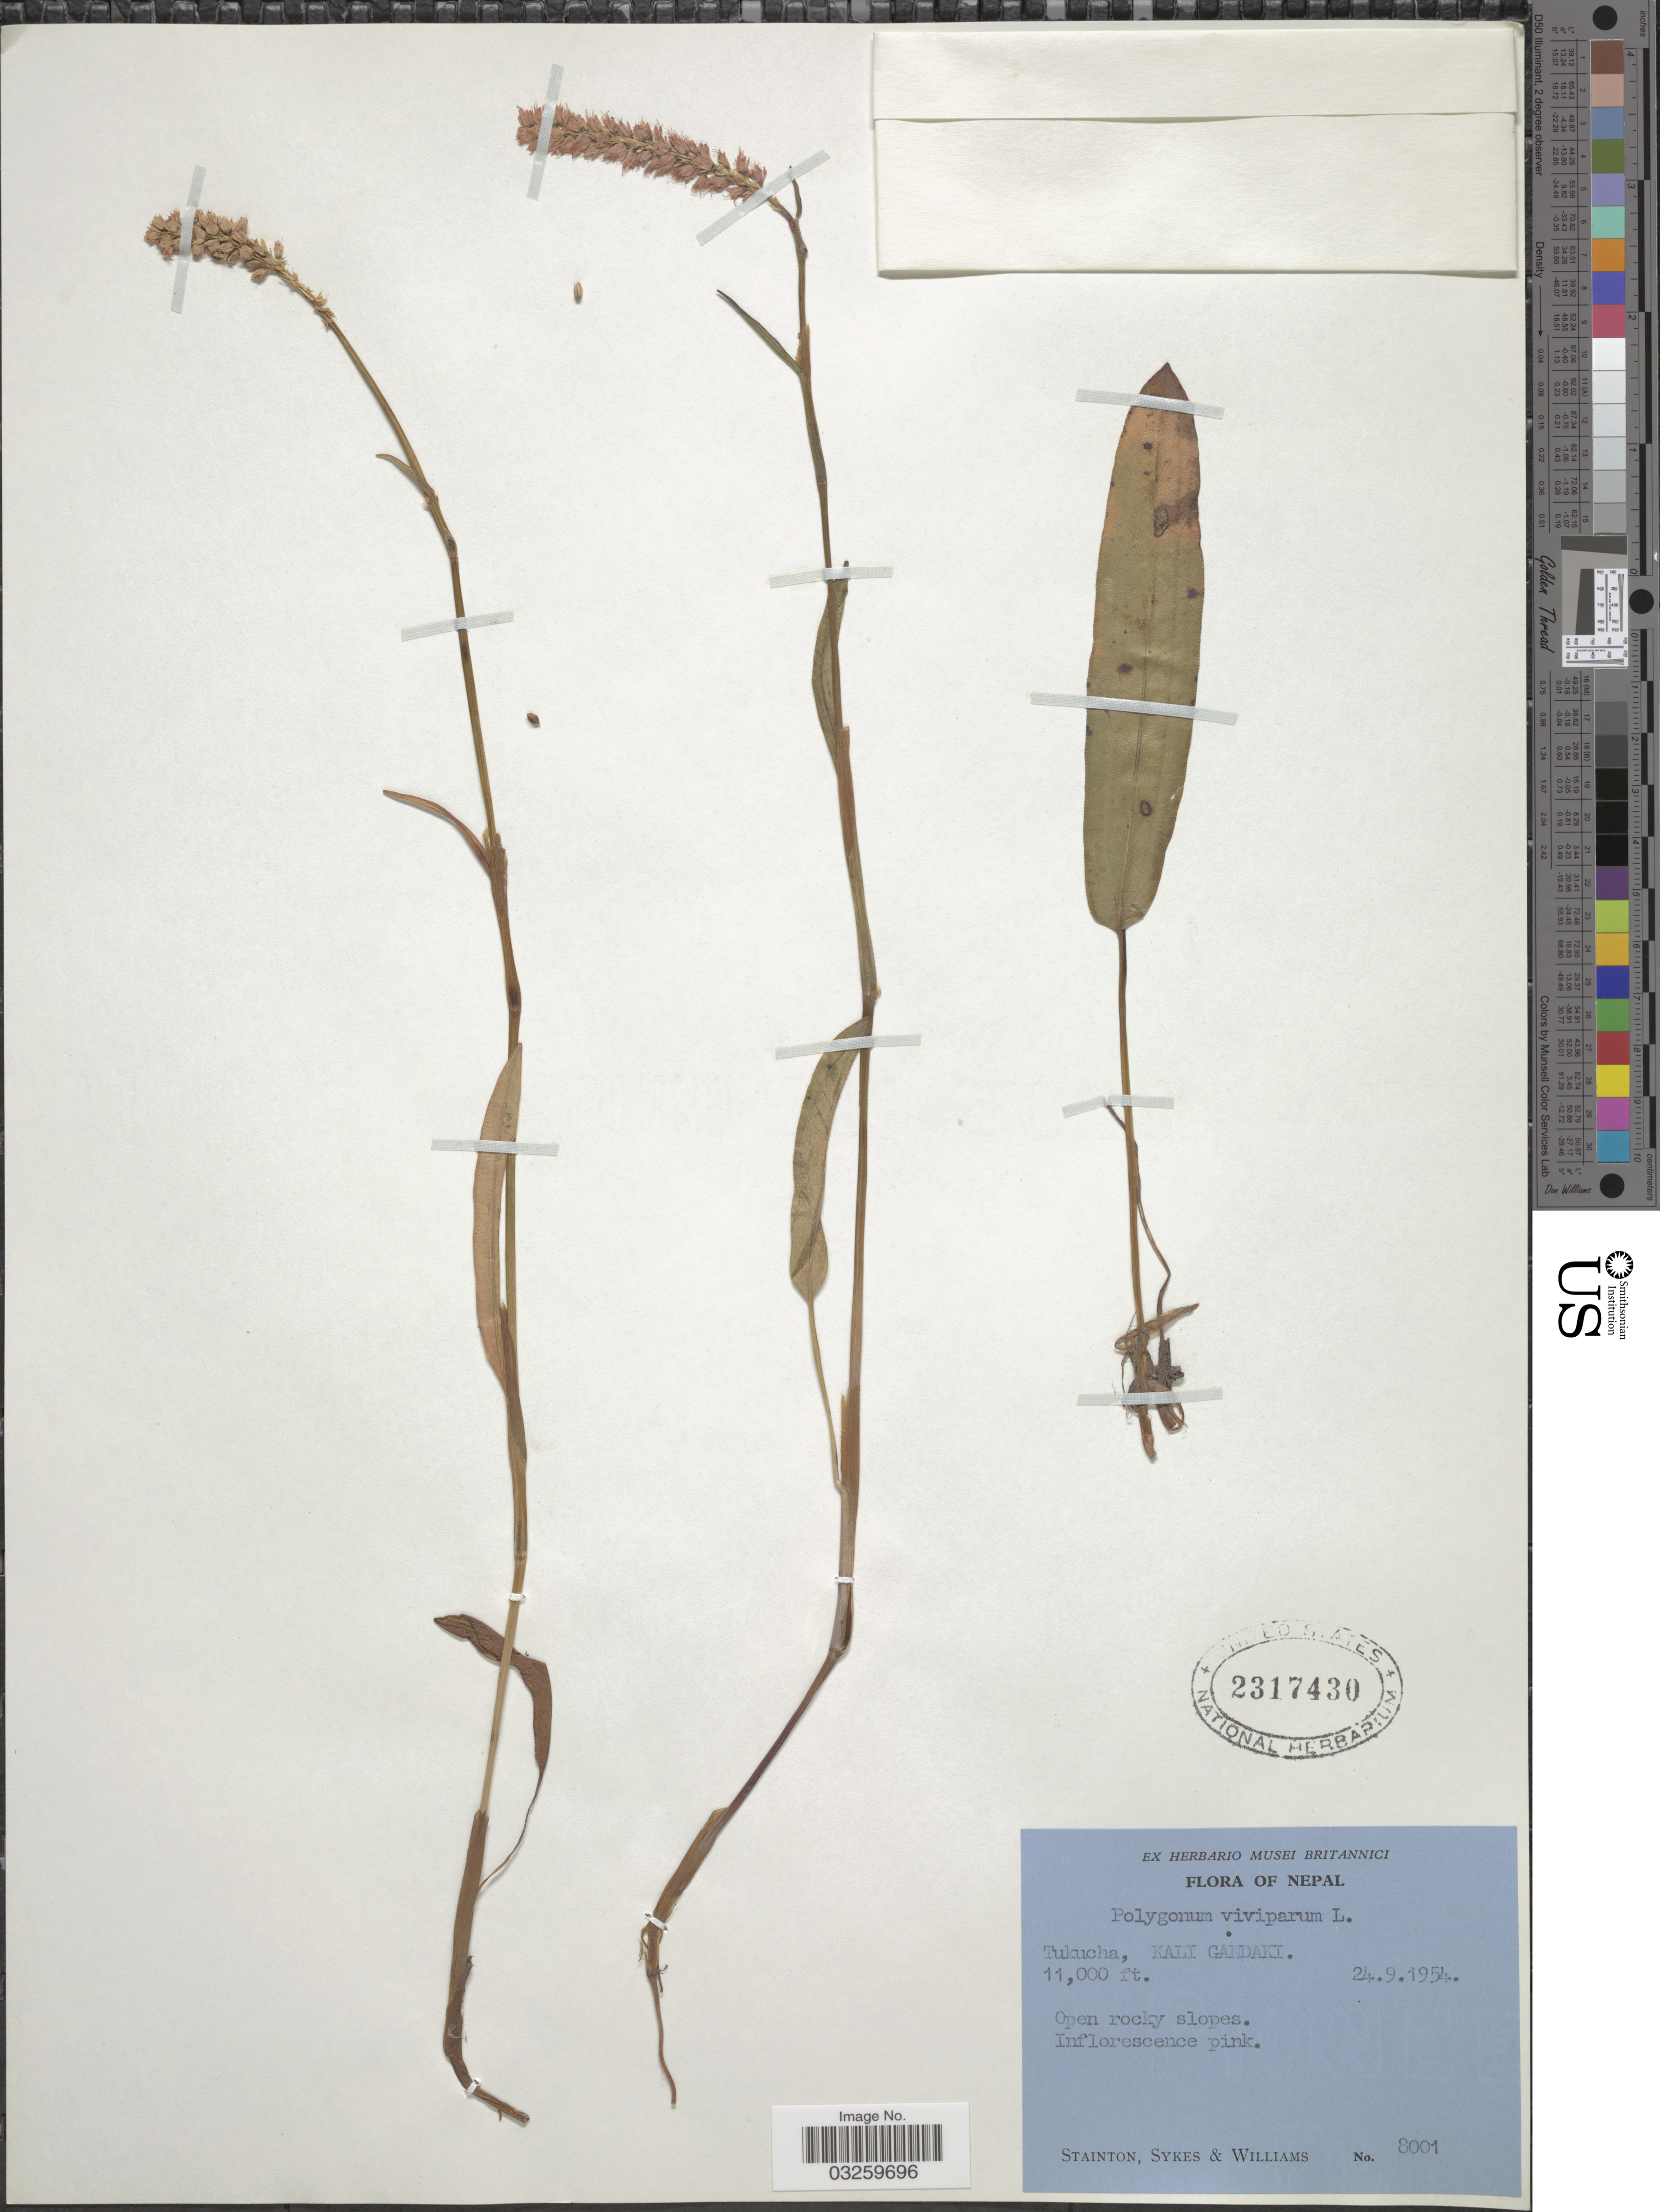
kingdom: Plantae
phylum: Tracheophyta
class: Magnoliopsida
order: Caryophyllales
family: Polygonaceae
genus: Bistorta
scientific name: Bistorta vivipara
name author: (L.) Delarbre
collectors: -. Stainton, Sykes, -- & -- Williams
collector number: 8001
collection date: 1954-09-24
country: Nepal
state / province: Gandaki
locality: Tukucha, Kali Gandaki.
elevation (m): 3353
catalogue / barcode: US 2317430